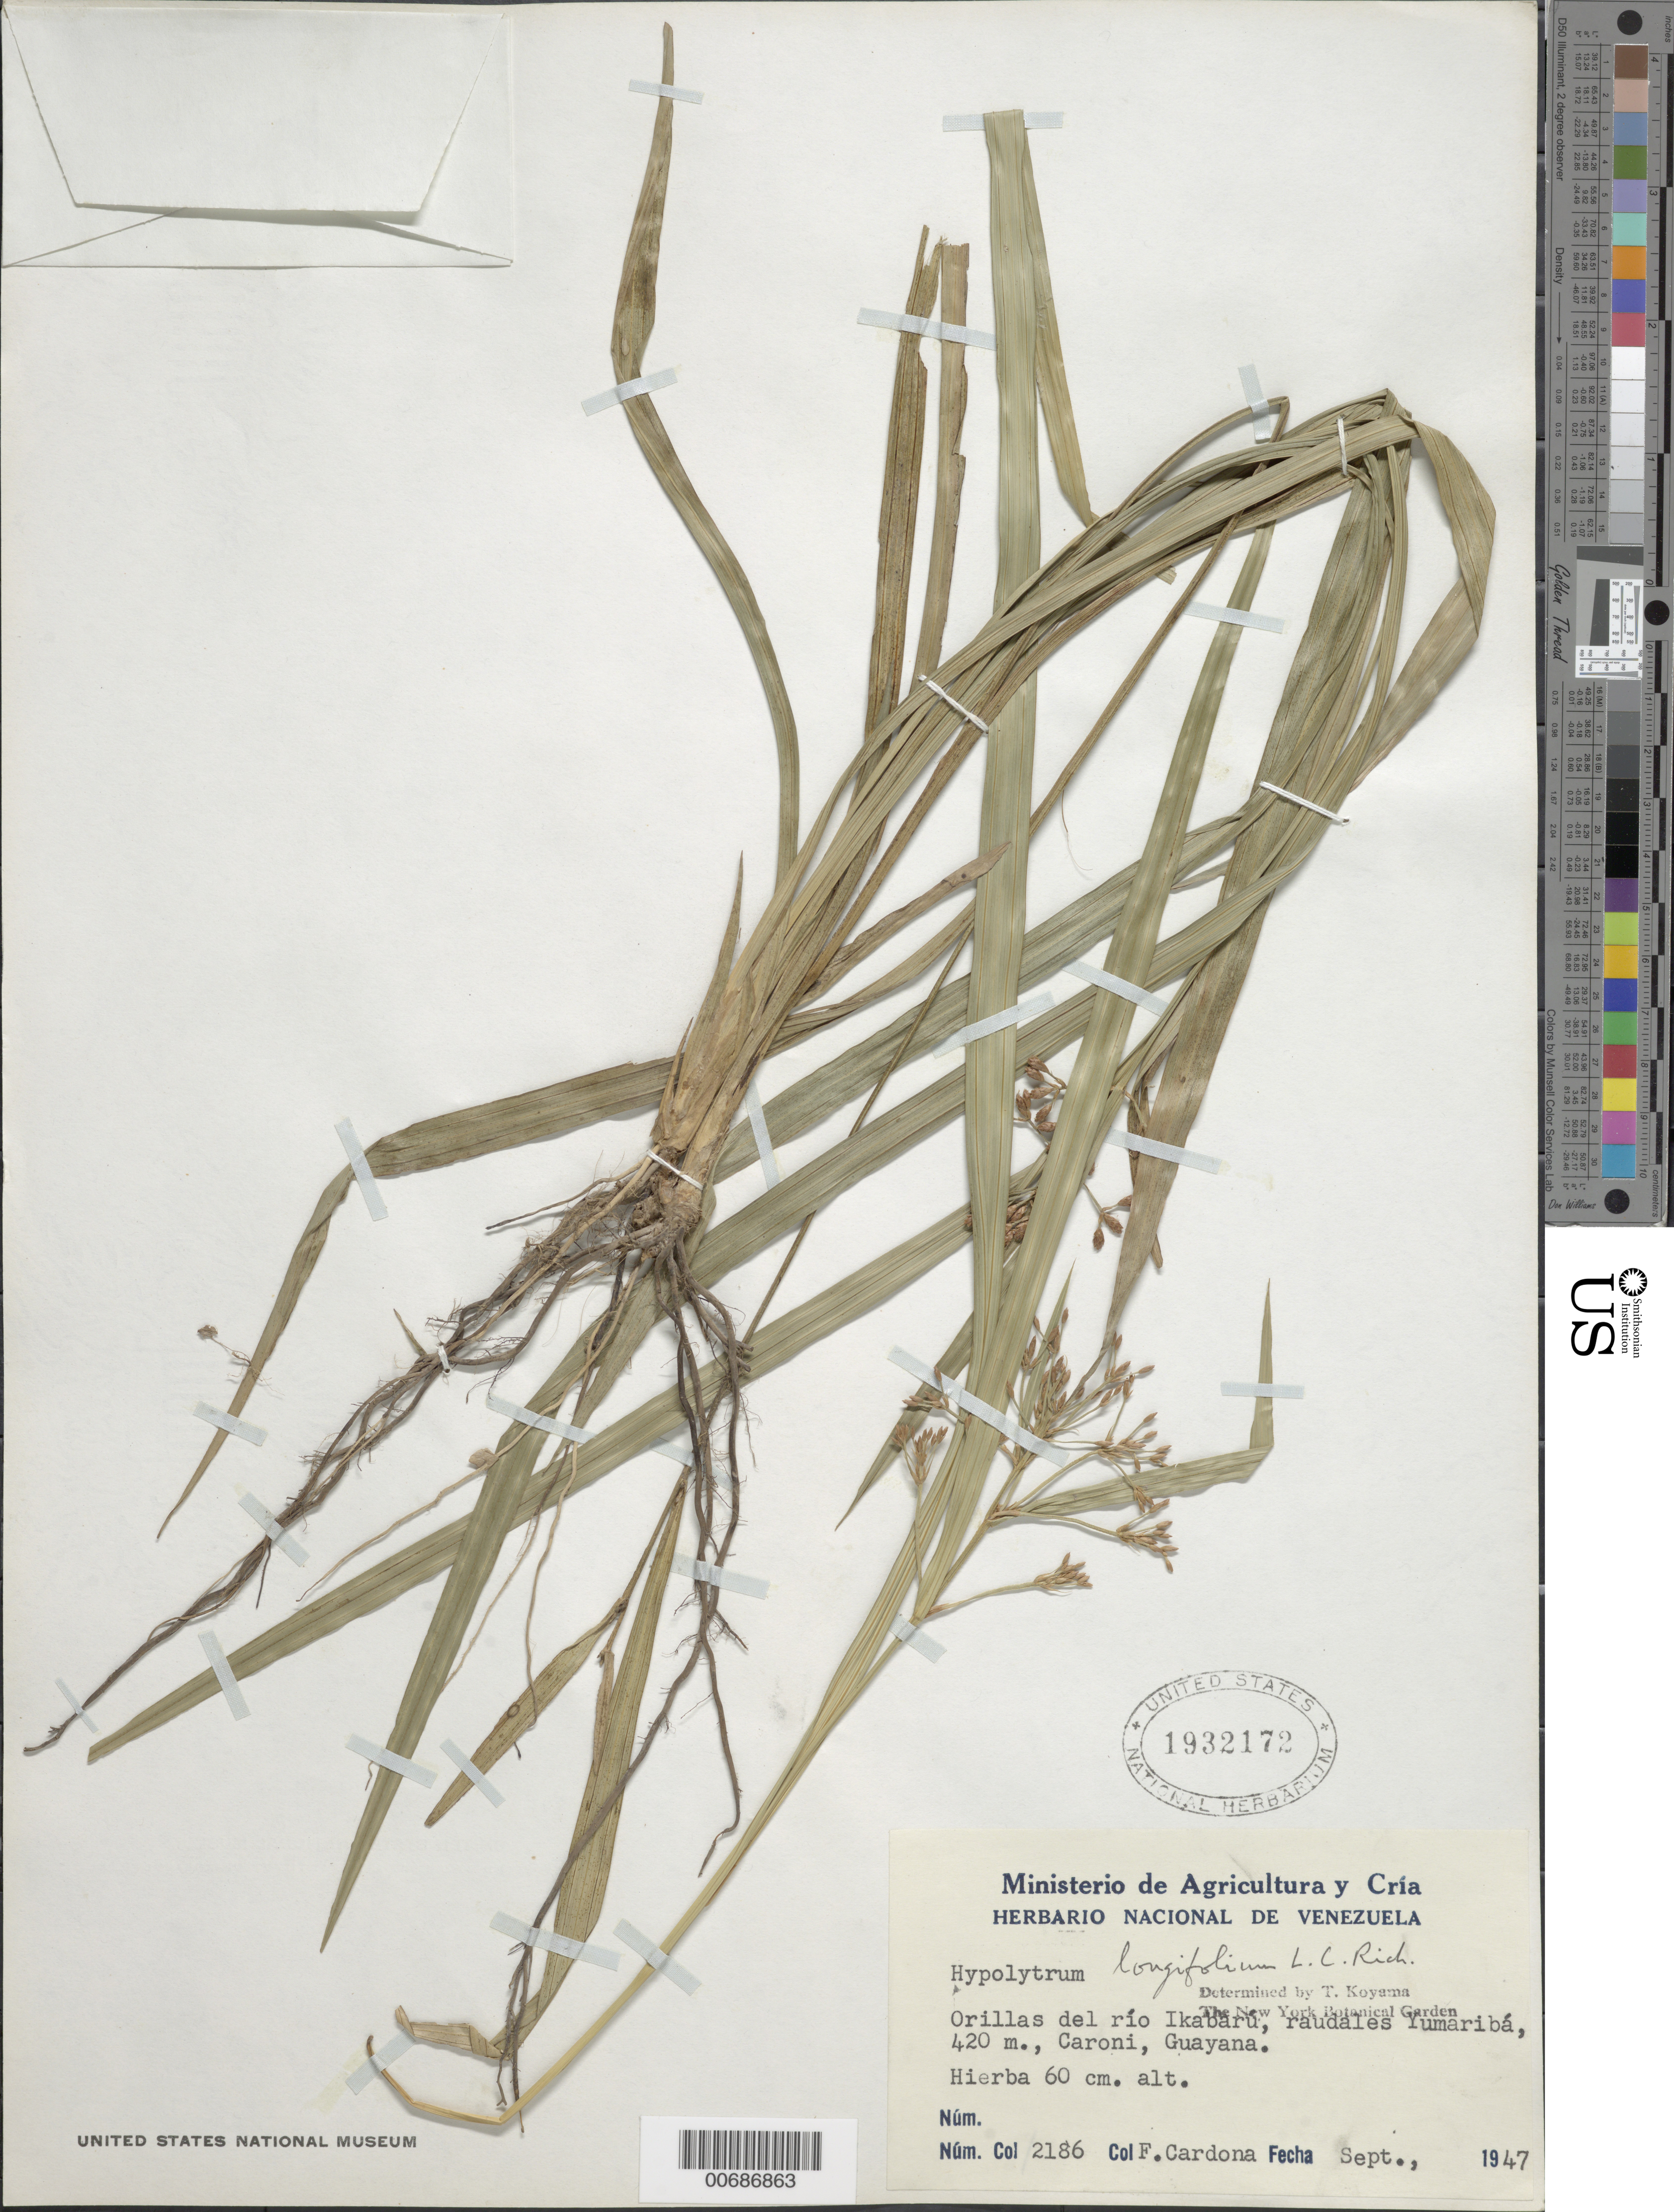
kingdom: Plantae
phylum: Tracheophyta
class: Liliopsida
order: Poales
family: Cyperaceae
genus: Hypolytrum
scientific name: Hypolytrum longifolium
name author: (Rich.) Nees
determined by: Koyama, Tetsuo M.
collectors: F. Cardona Puig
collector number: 2186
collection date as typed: Sep-47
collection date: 1947-09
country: Venezuela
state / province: Bolívar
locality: Río Ikabarú, Raudales Yumaribá, Caroní, Guayana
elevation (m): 420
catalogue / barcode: US 1932172